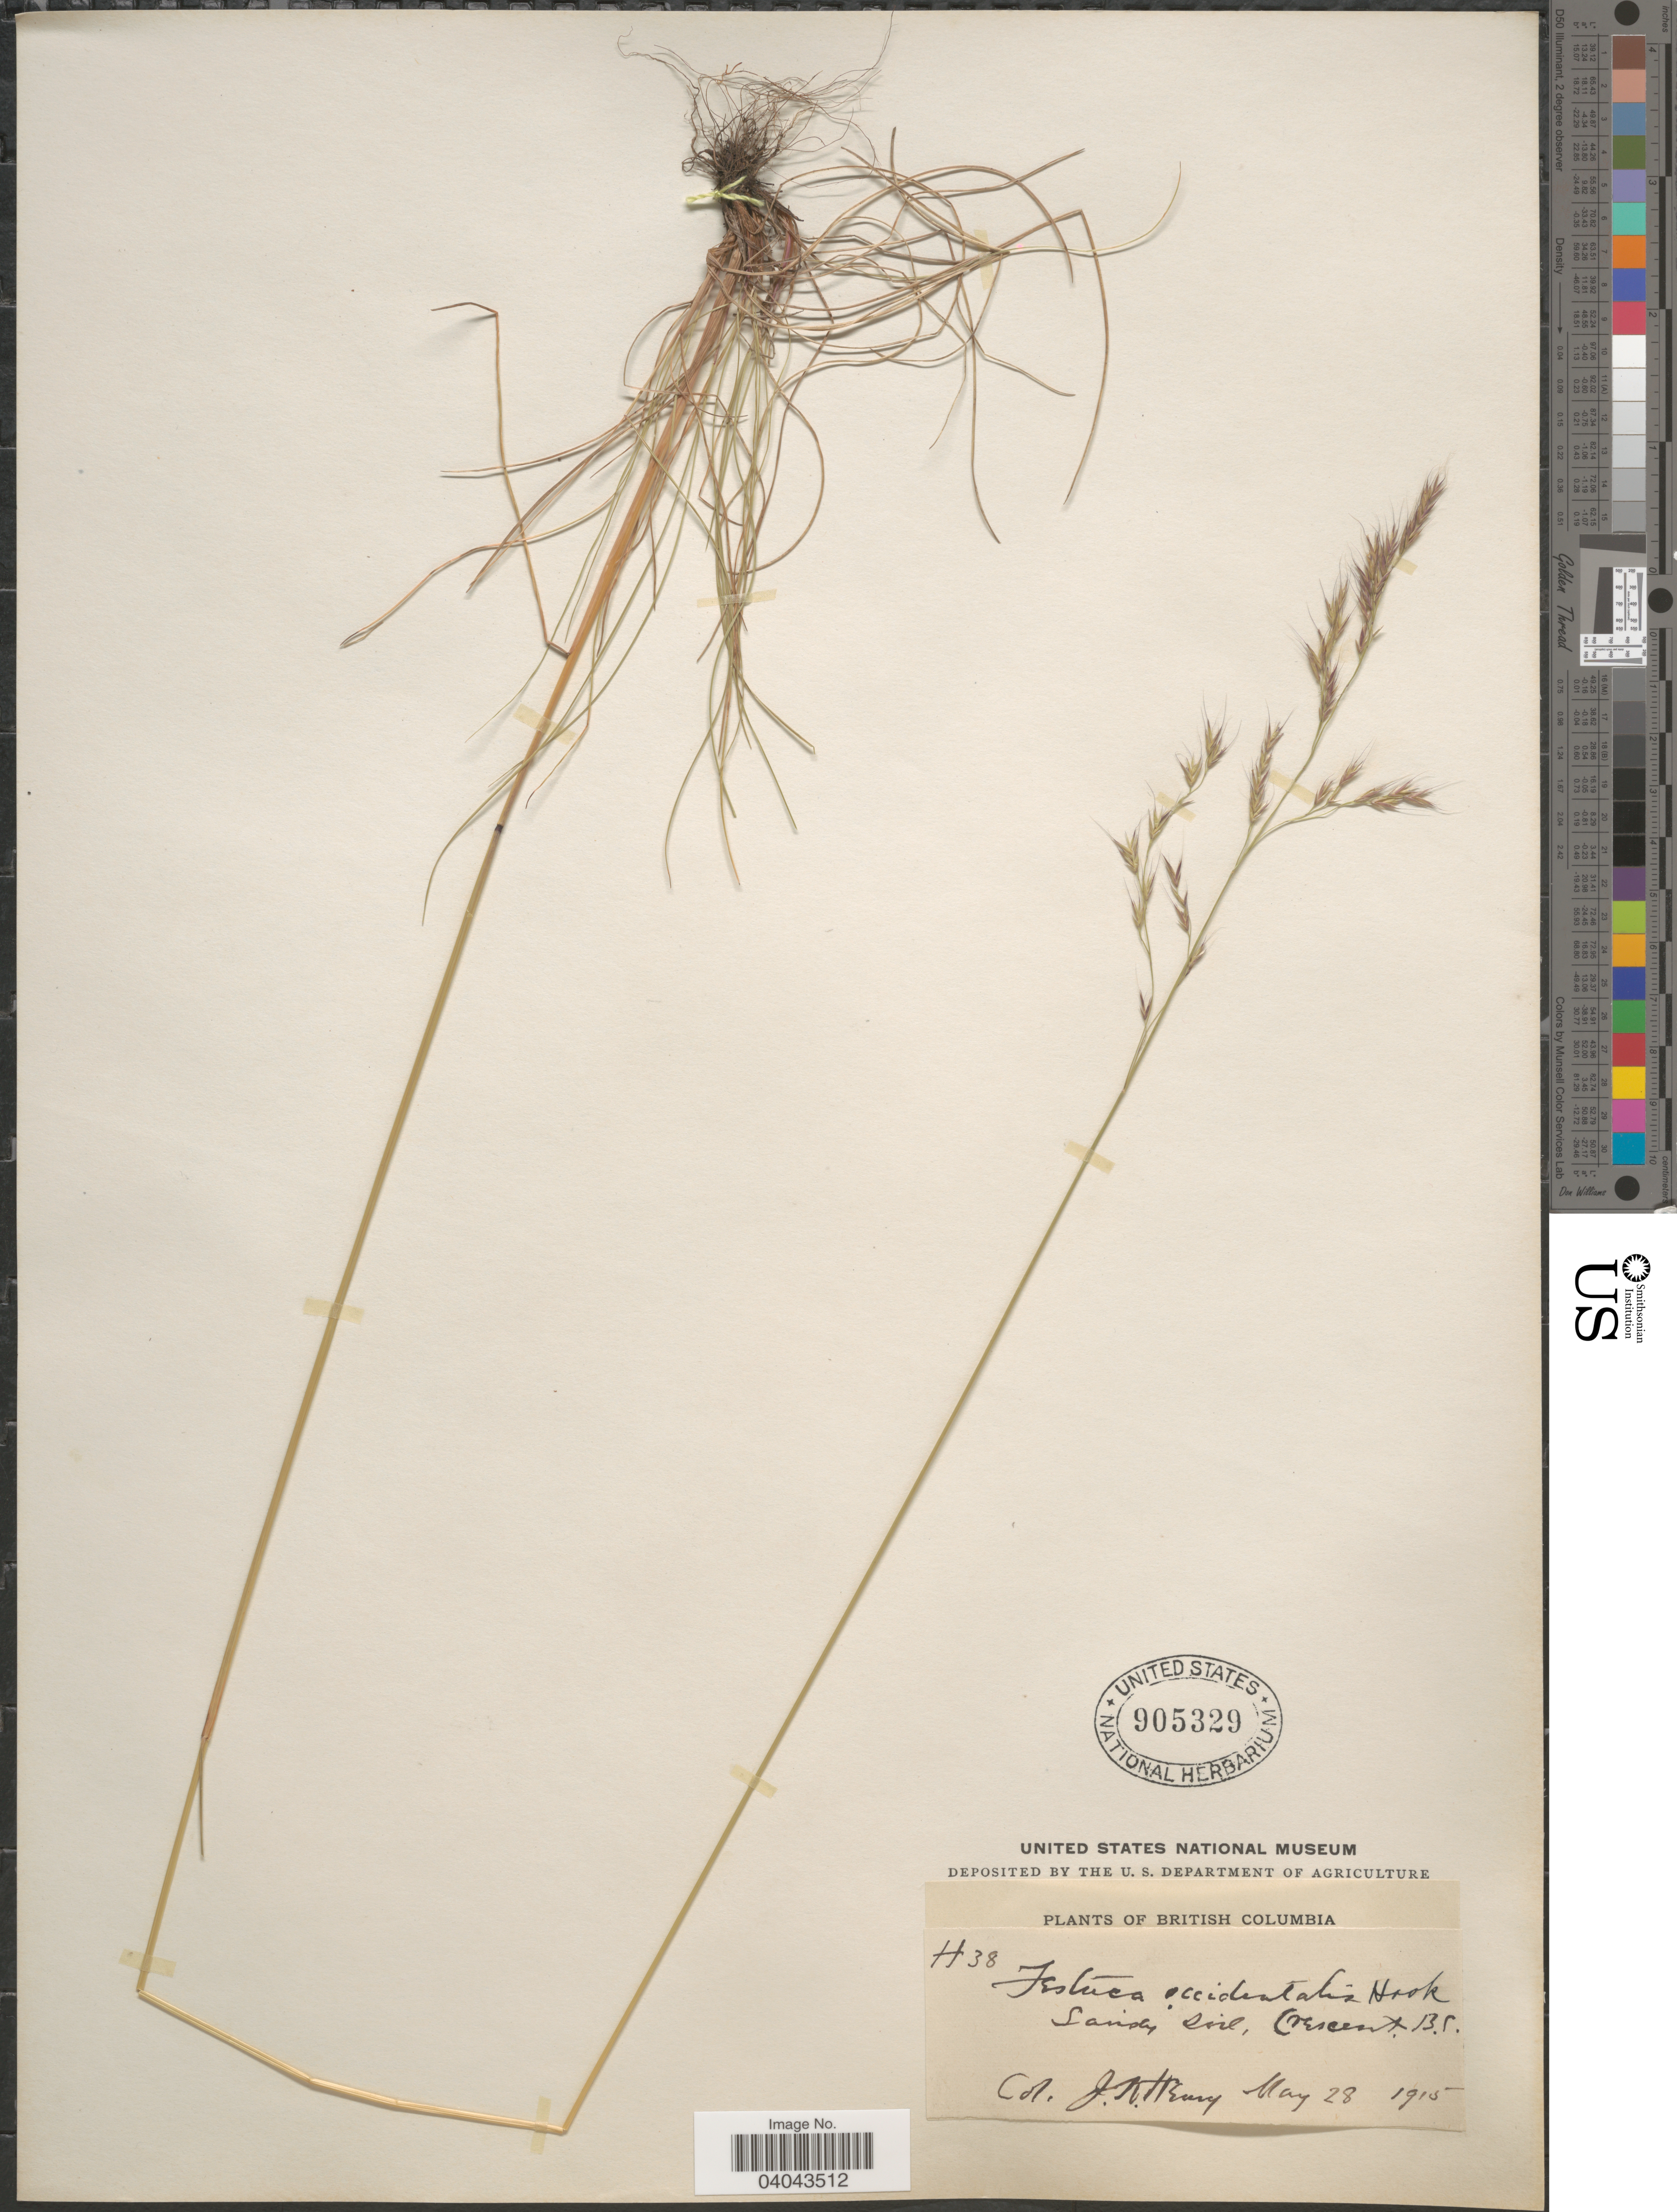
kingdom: Plantae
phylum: Tracheophyta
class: Liliopsida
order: Poales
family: Poaceae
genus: Festuca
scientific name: Festuca occidentalis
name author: Hook.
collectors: J. K. Henry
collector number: H38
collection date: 1915-05-28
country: Canada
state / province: British Columbia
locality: Crescent.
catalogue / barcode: US 905329